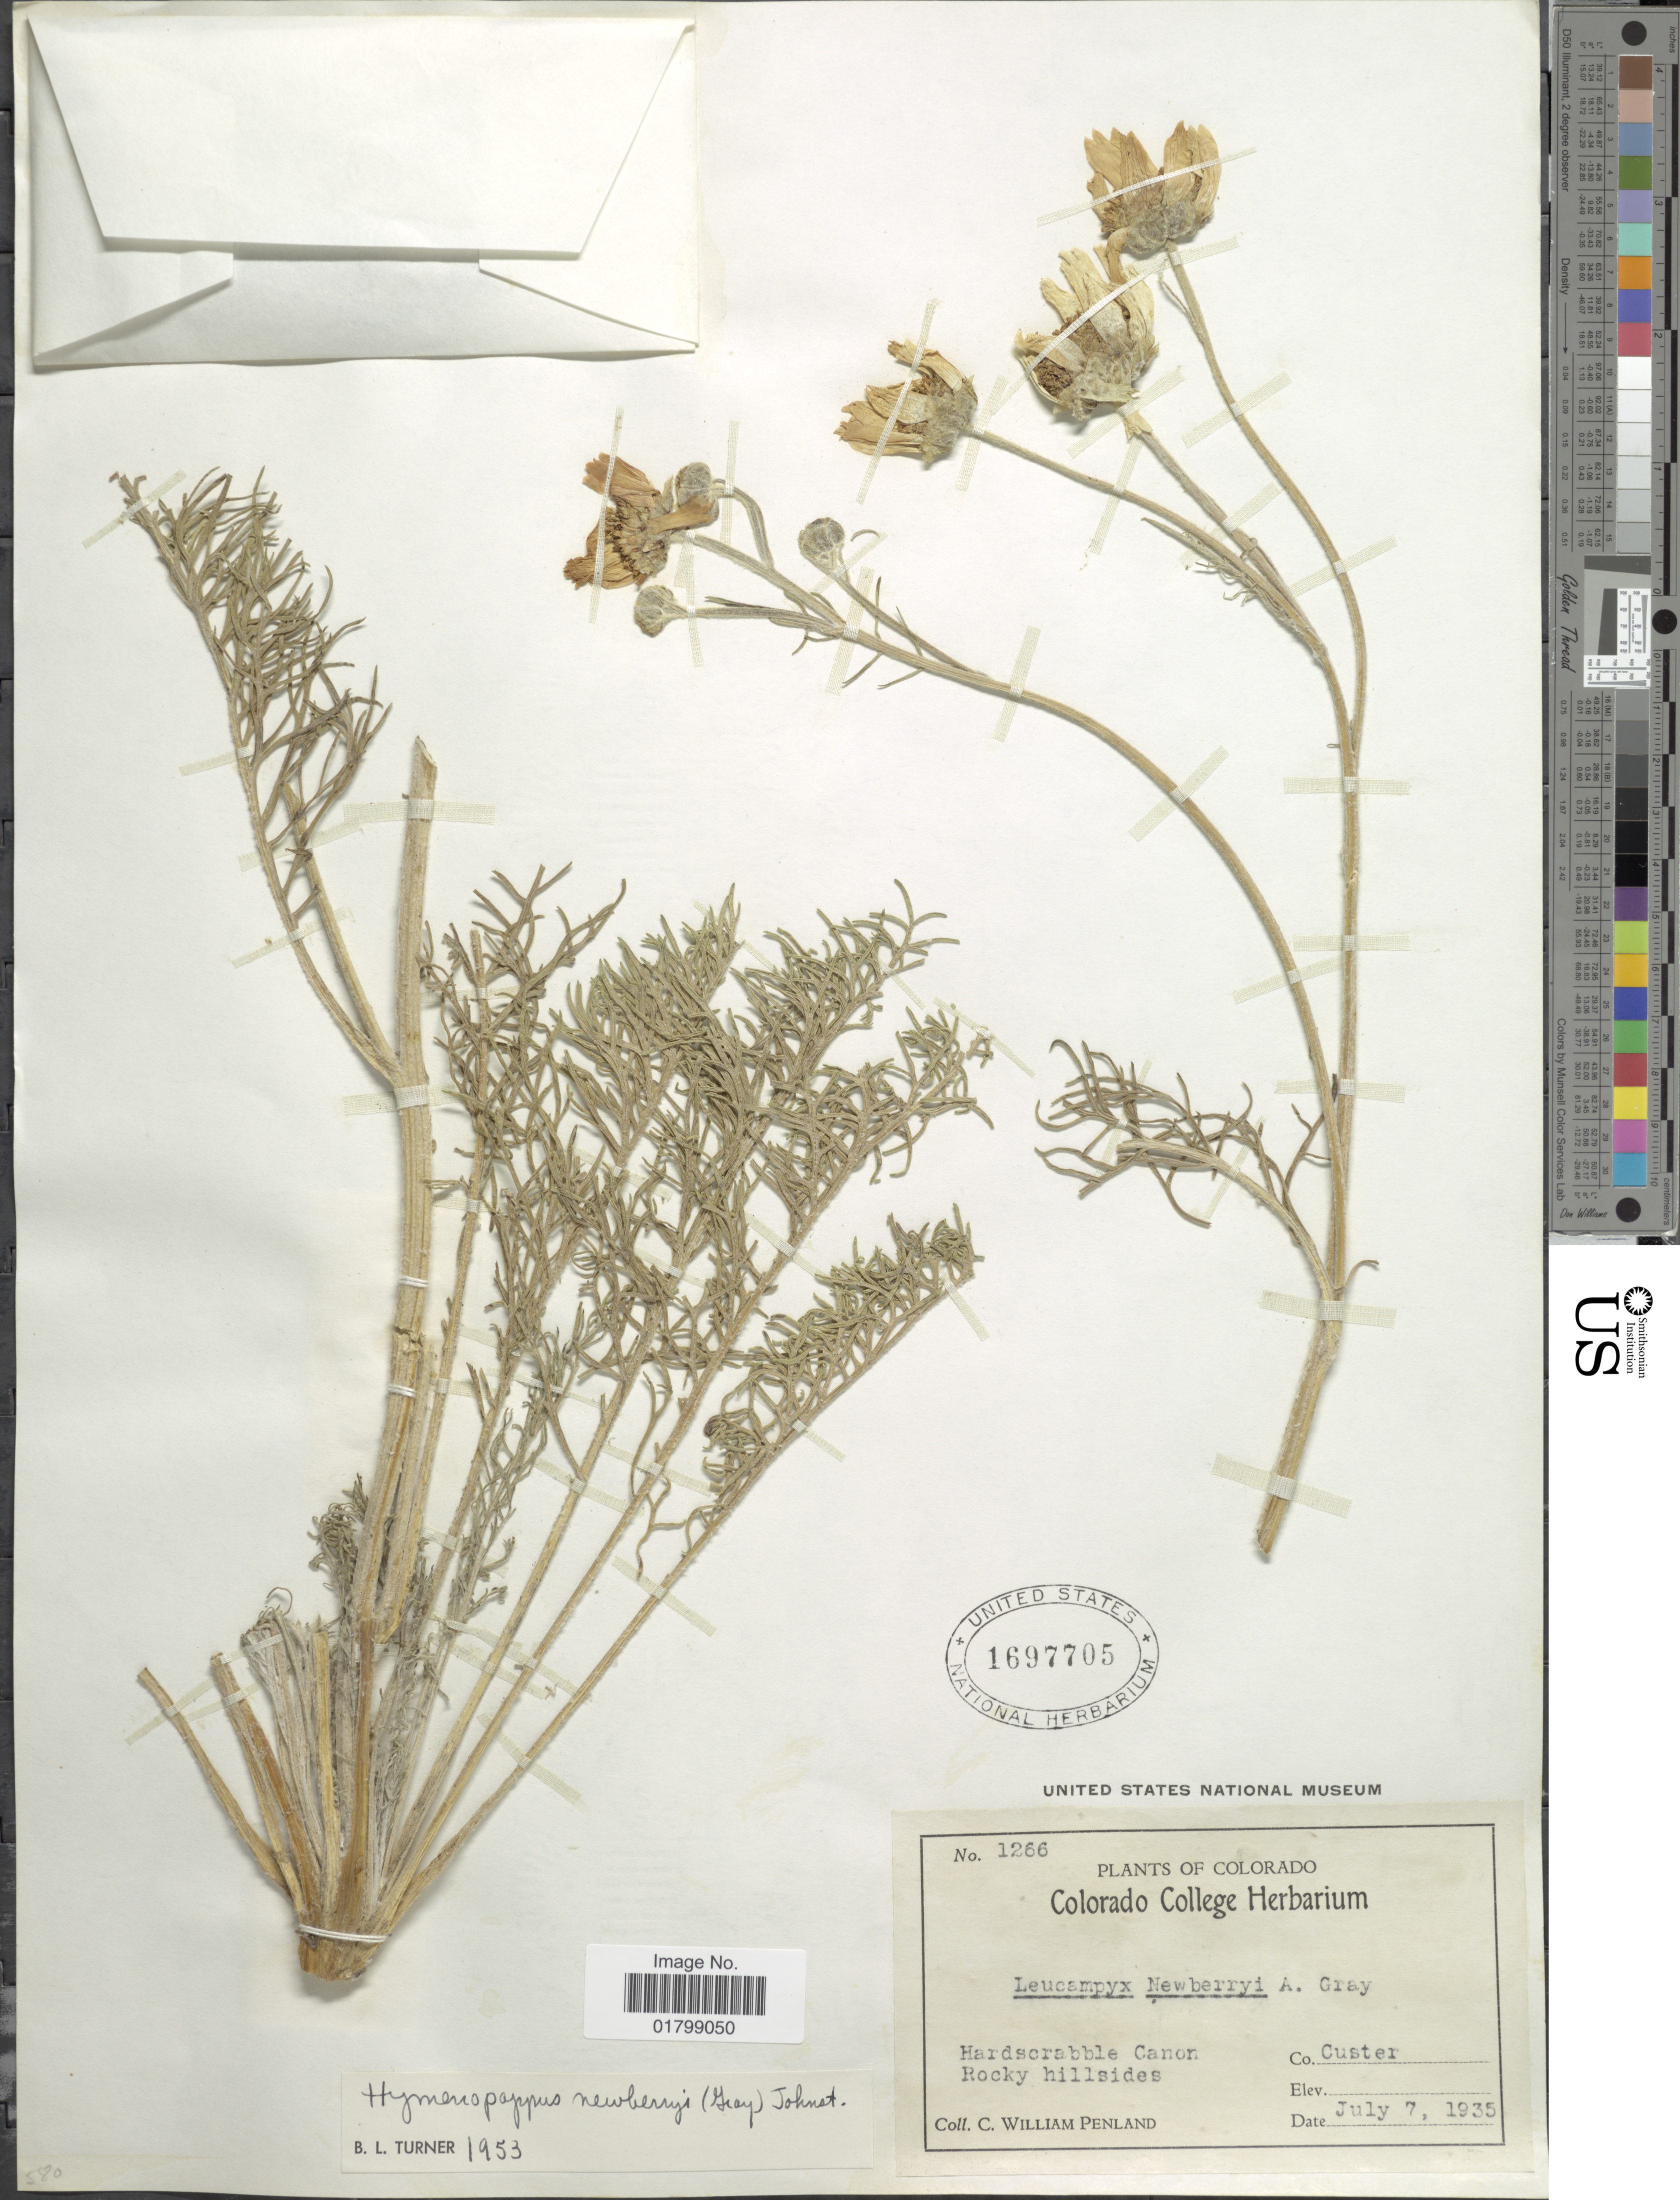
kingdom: Plantae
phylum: Tracheophyta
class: Magnoliopsida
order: Asterales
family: Asteraceae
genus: Hymenopappus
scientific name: Hymenopappus newberryi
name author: (D.D. Keck) B.L. Turner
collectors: C. W. Penland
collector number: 1266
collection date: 1935-07-07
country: United States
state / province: Colorado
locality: Hardscrabble Canon, Co. Custer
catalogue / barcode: US 1697705